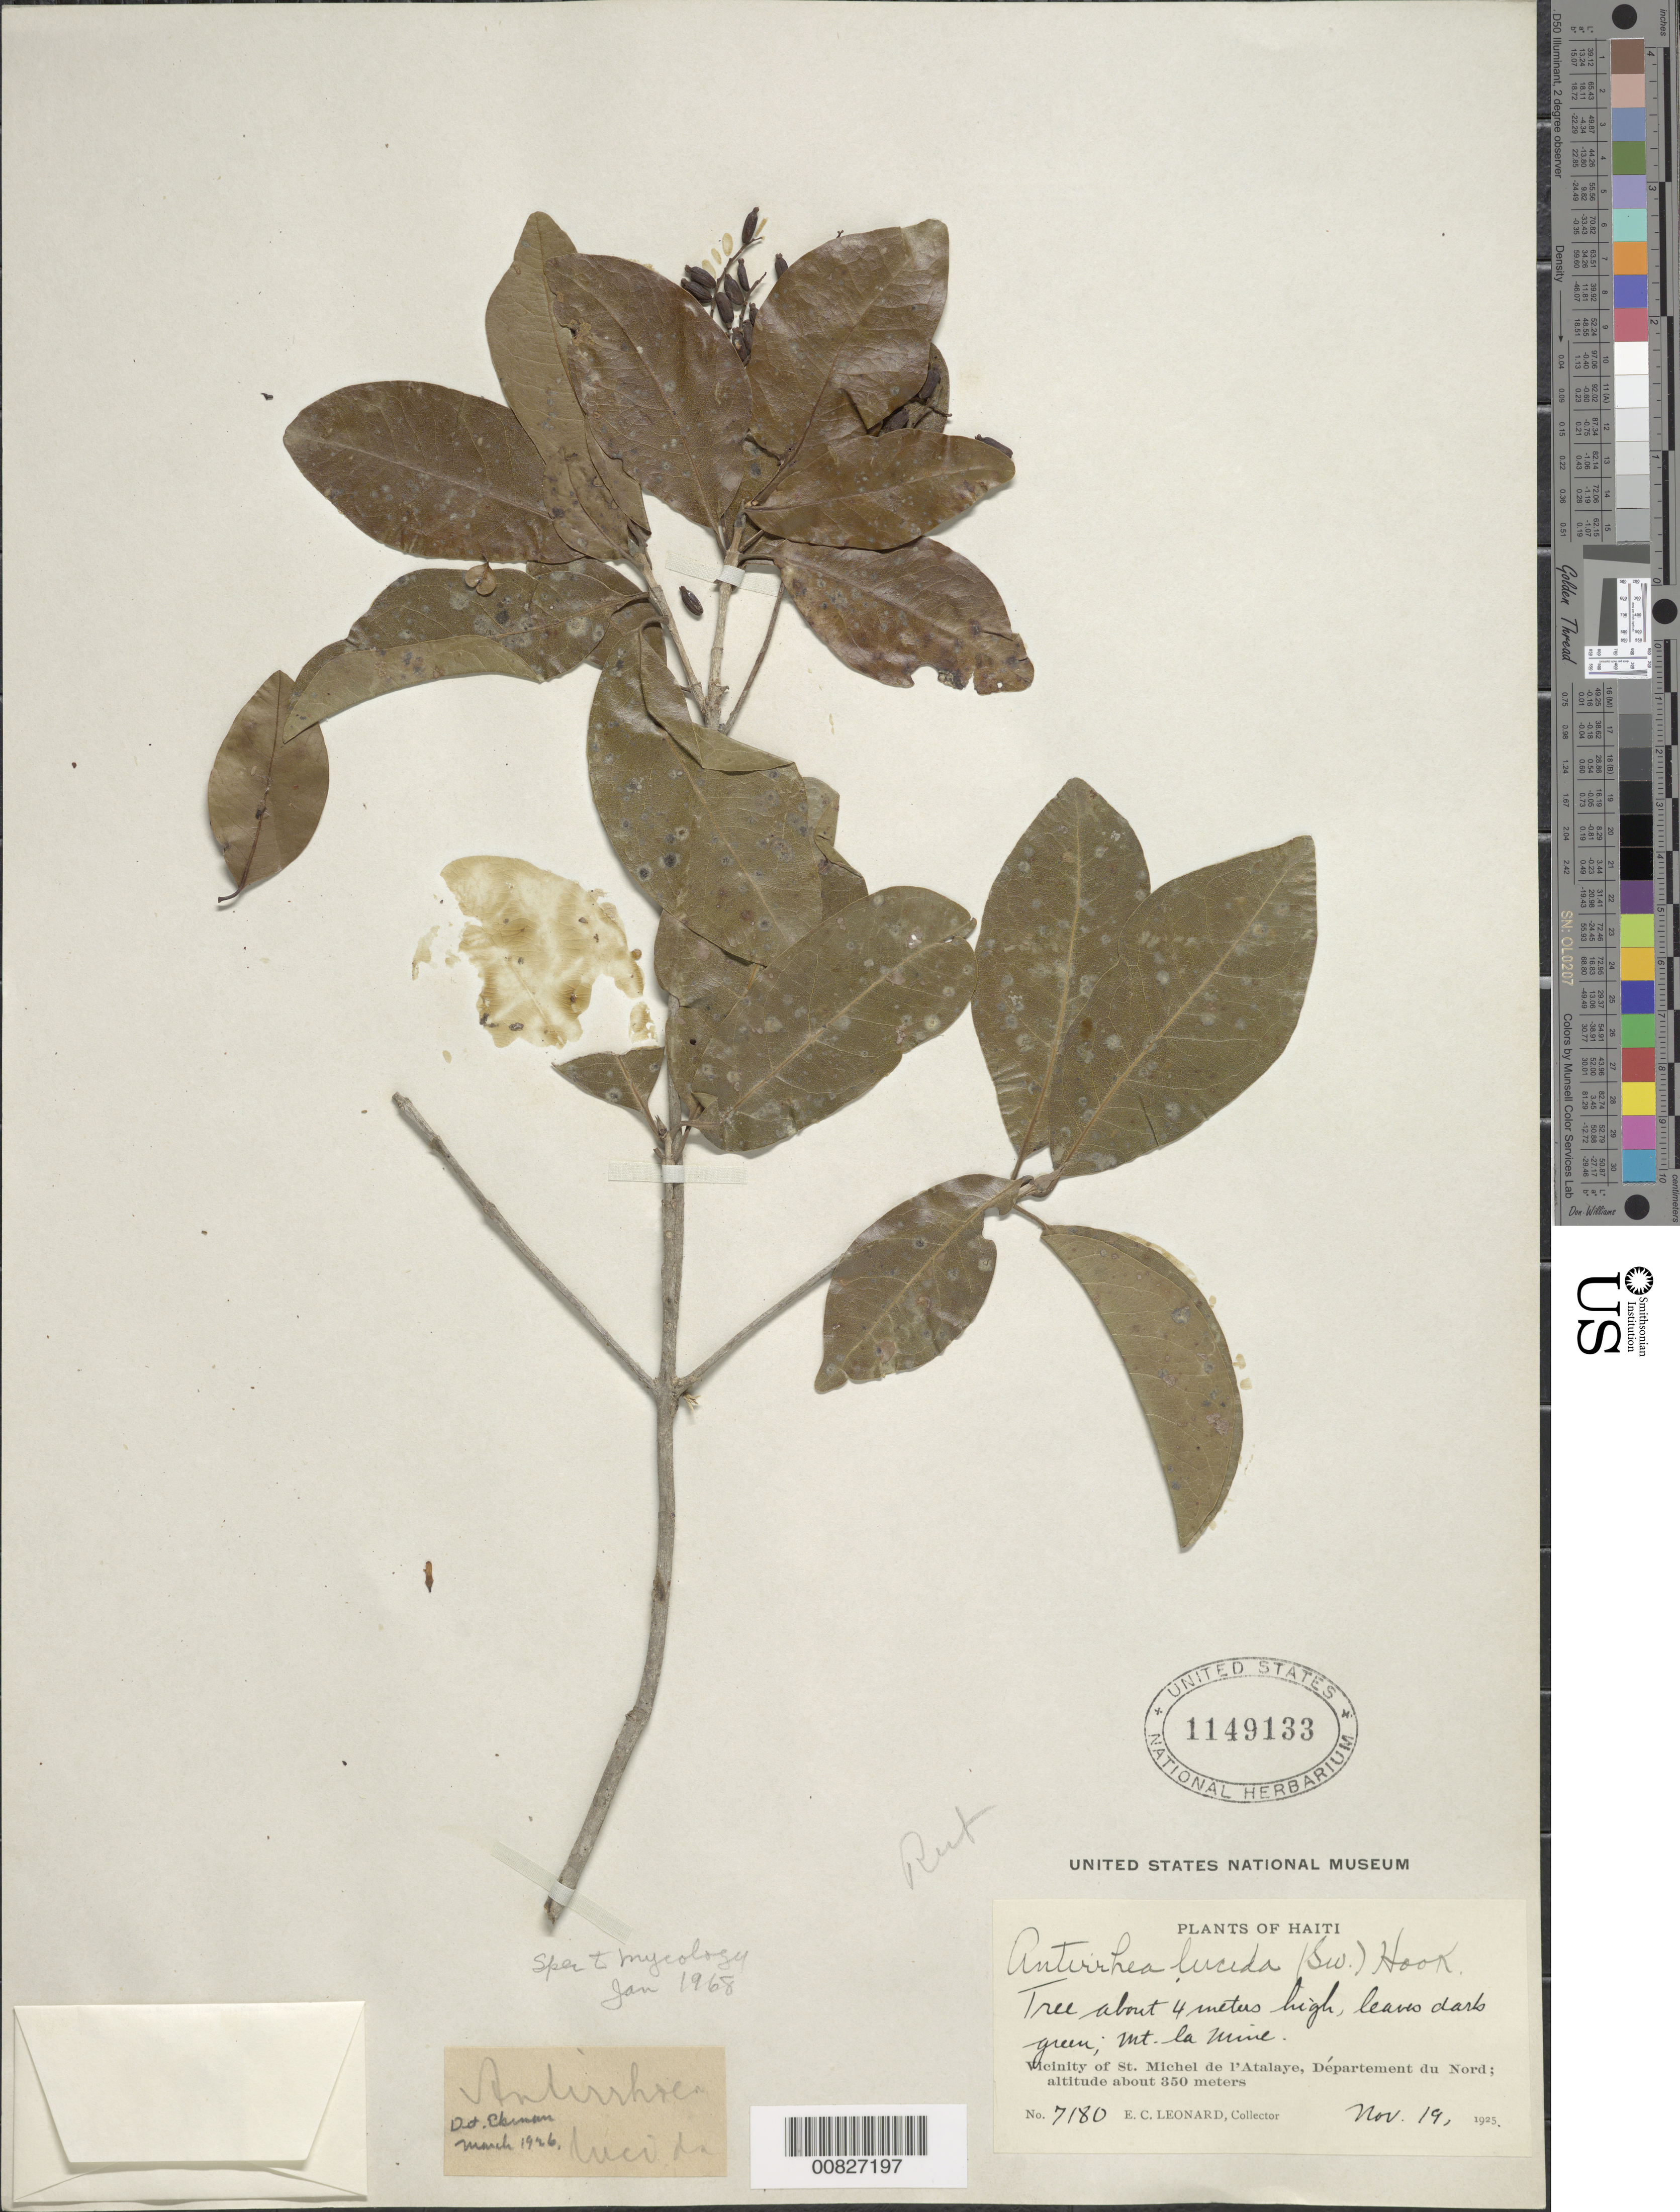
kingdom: Plantae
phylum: Tracheophyta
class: Magnoliopsida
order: Gentianales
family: Rubiaceae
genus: Stenostomum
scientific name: Stenostomum lucidum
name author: (Sw.) C.F. Gaertn.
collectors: E. C. Leonard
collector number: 7180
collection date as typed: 19 Nov 1925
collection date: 1925-11-19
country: Haiti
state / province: Artibonite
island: Hispaniola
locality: Vicinity of St. Michel de l'Atalaye, Mt. La Mine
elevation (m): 350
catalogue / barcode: US 1149133